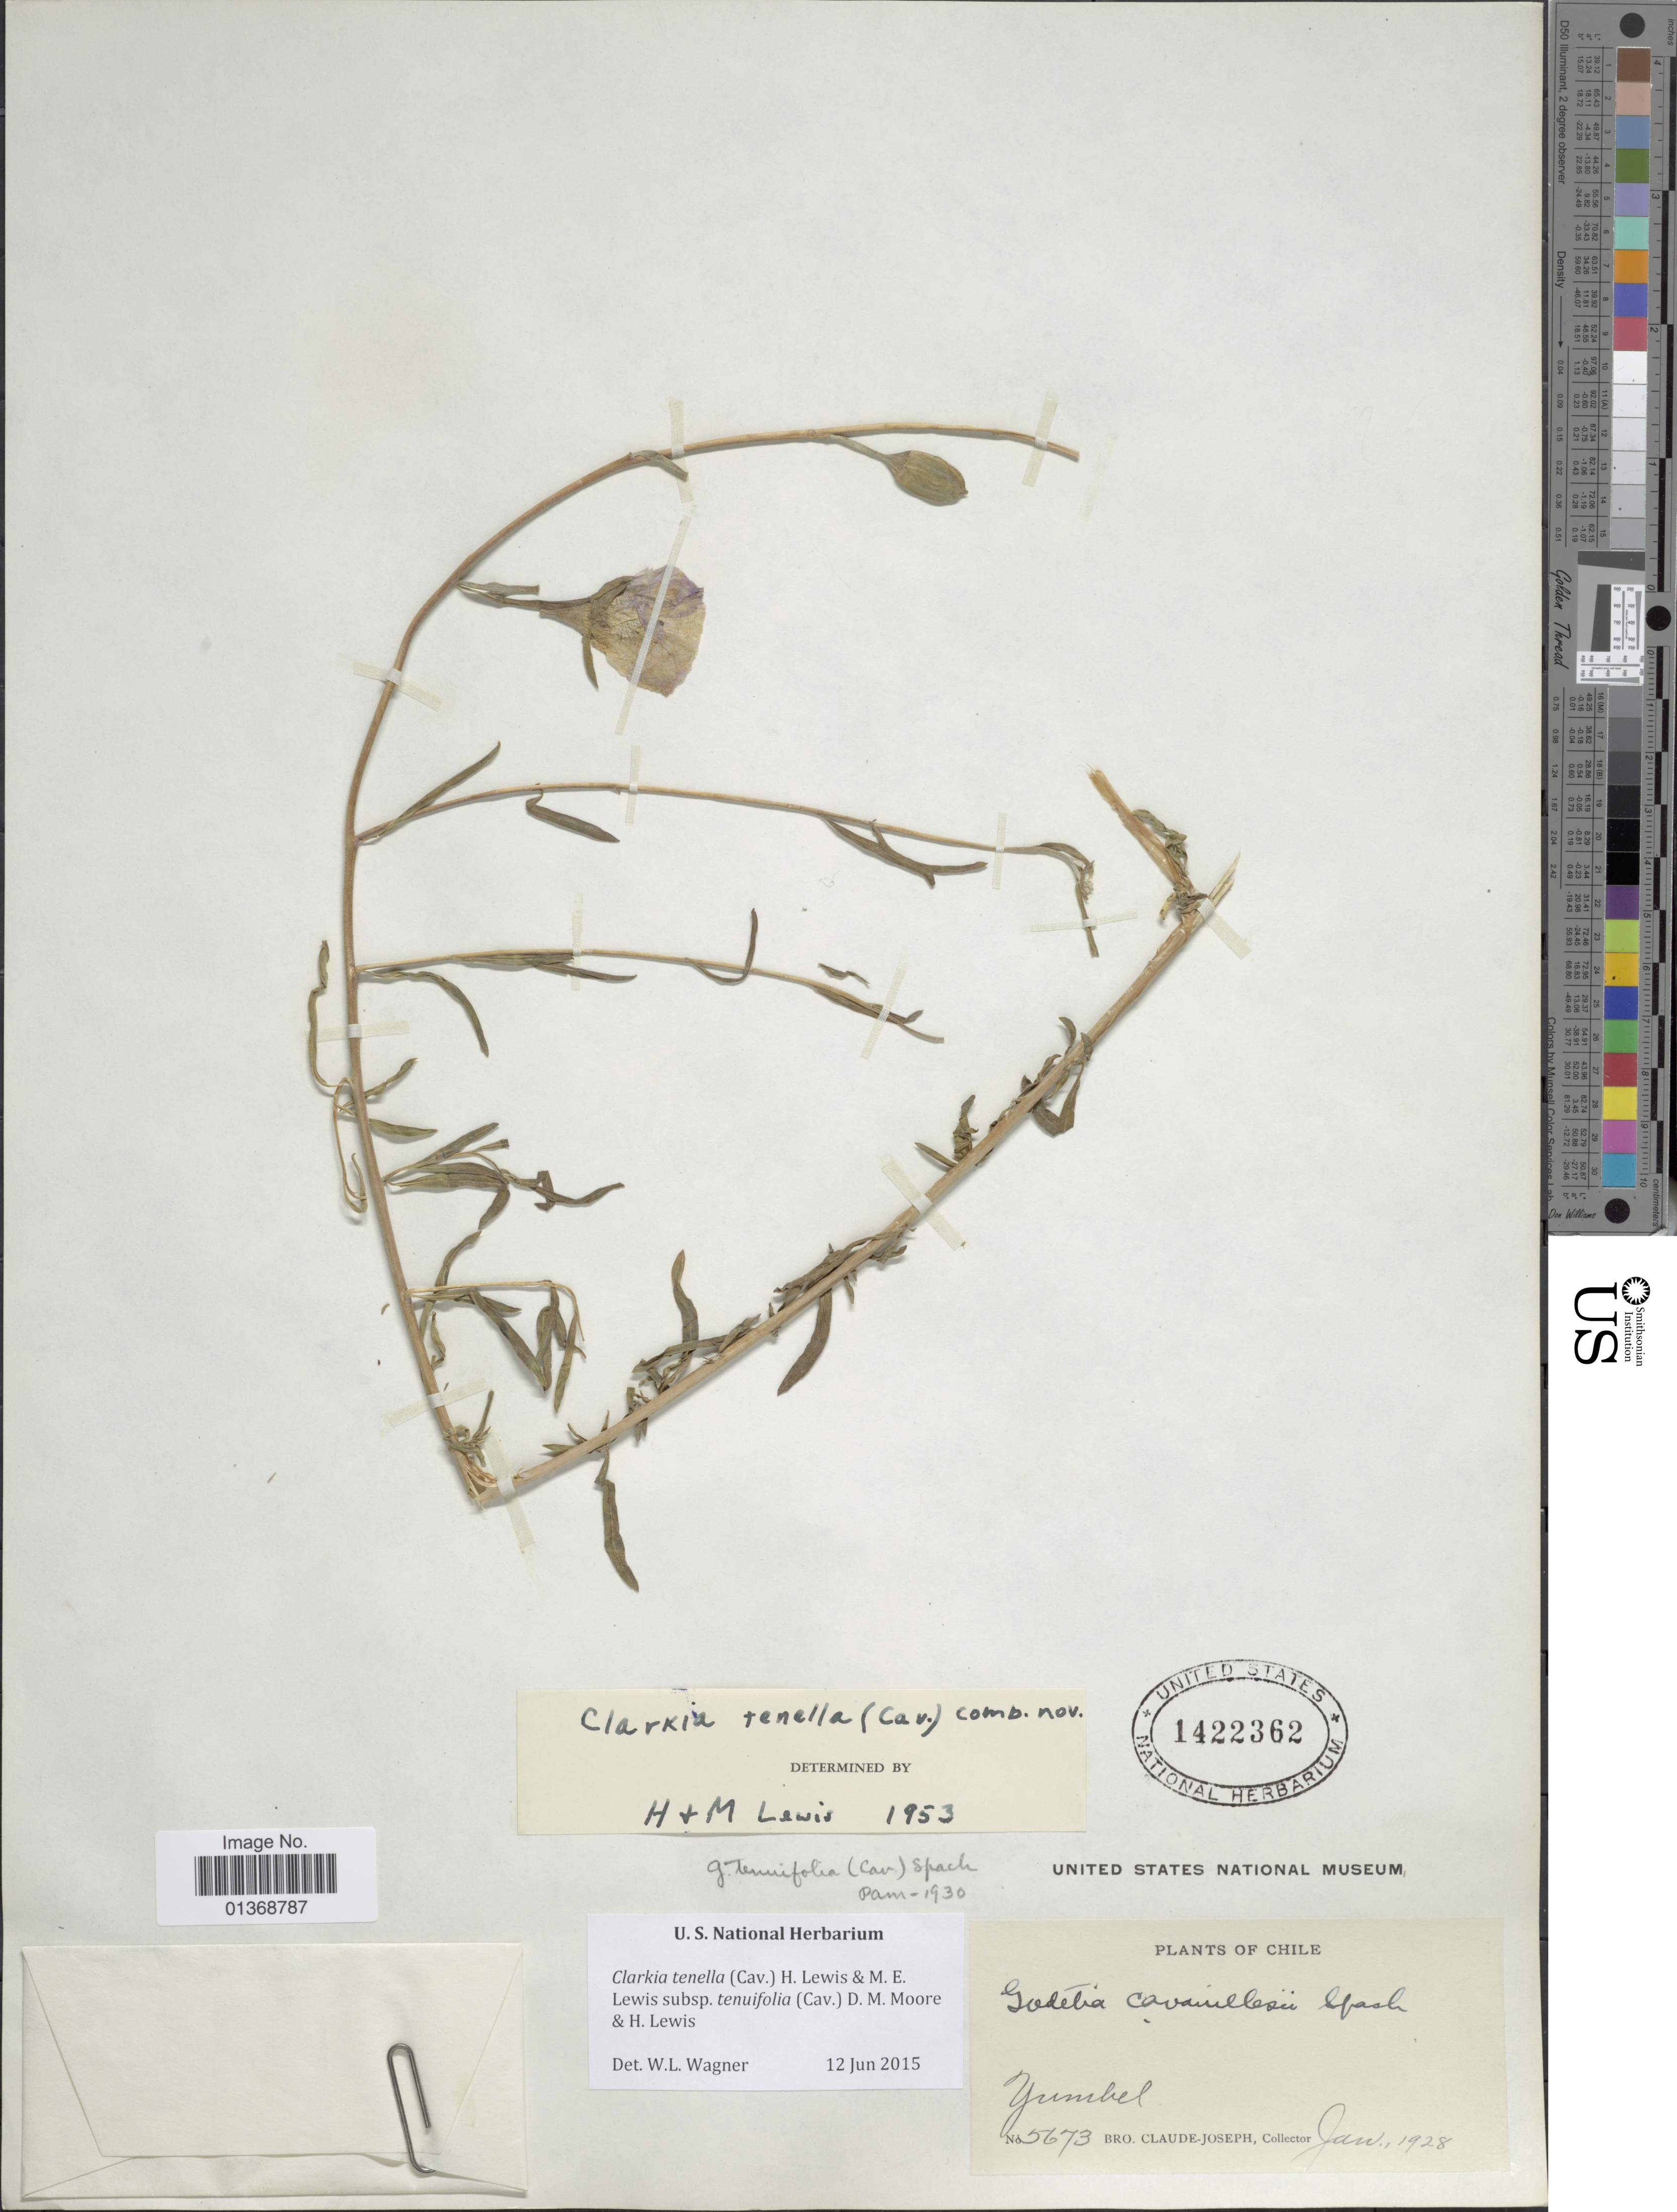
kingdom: Plantae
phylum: Tracheophyta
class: Magnoliopsida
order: Myrtales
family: Onagraceae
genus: Clarkia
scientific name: Clarkia tenella subsp. tenuifolia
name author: (Cav.) D.M. Moore & F. H. Lewis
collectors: Bro. Claude-Joseph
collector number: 5673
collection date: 1928-01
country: Chile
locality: Yumbel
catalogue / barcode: US 1422362